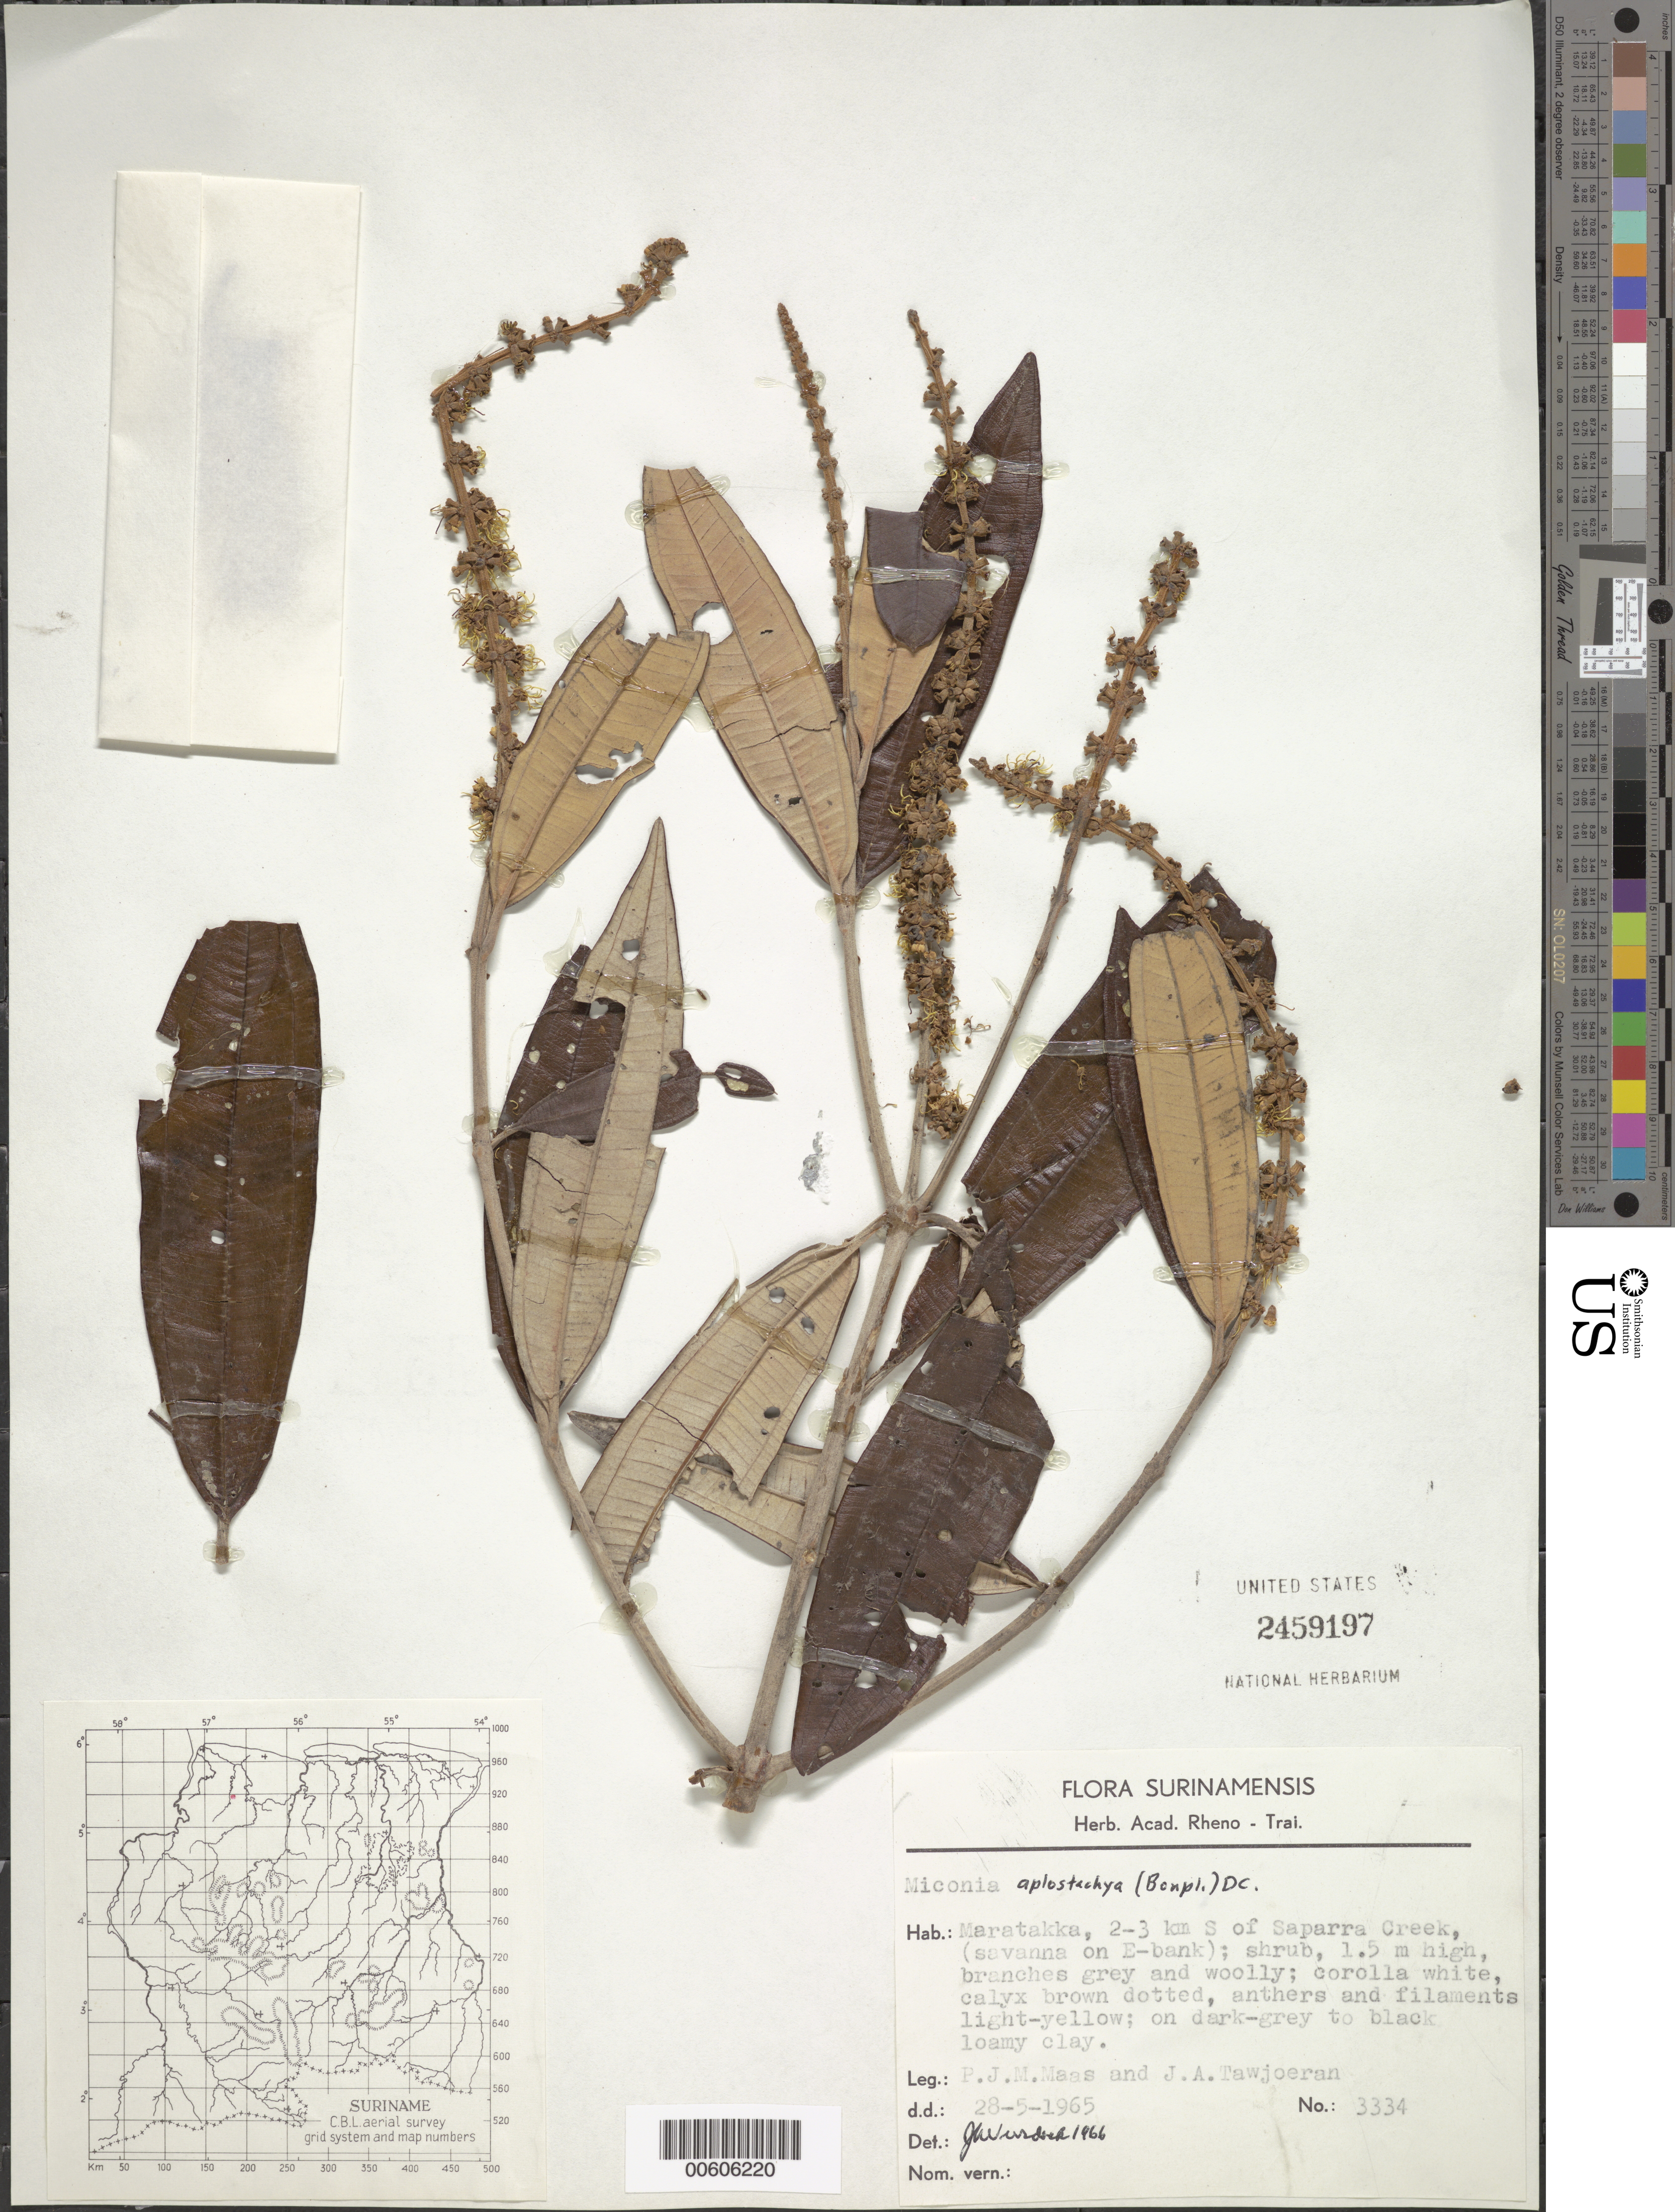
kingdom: Plantae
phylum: Tracheophyta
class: Magnoliopsida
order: Myrtales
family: Melastomataceae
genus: Miconia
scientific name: Miconia aplostachya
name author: (Bonpl.) DC.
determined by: Wurdack, John J., (US), US (UNITED STATES)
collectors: P. Maas & J. Tawjoeran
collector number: LBB 3334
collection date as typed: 28-May-65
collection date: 1965-05-28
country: Suriname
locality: Maratakka R., Saparra Creek (East bank), 2-3 km S of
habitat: Dark-grey to black loamy clay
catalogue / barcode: US 2459197